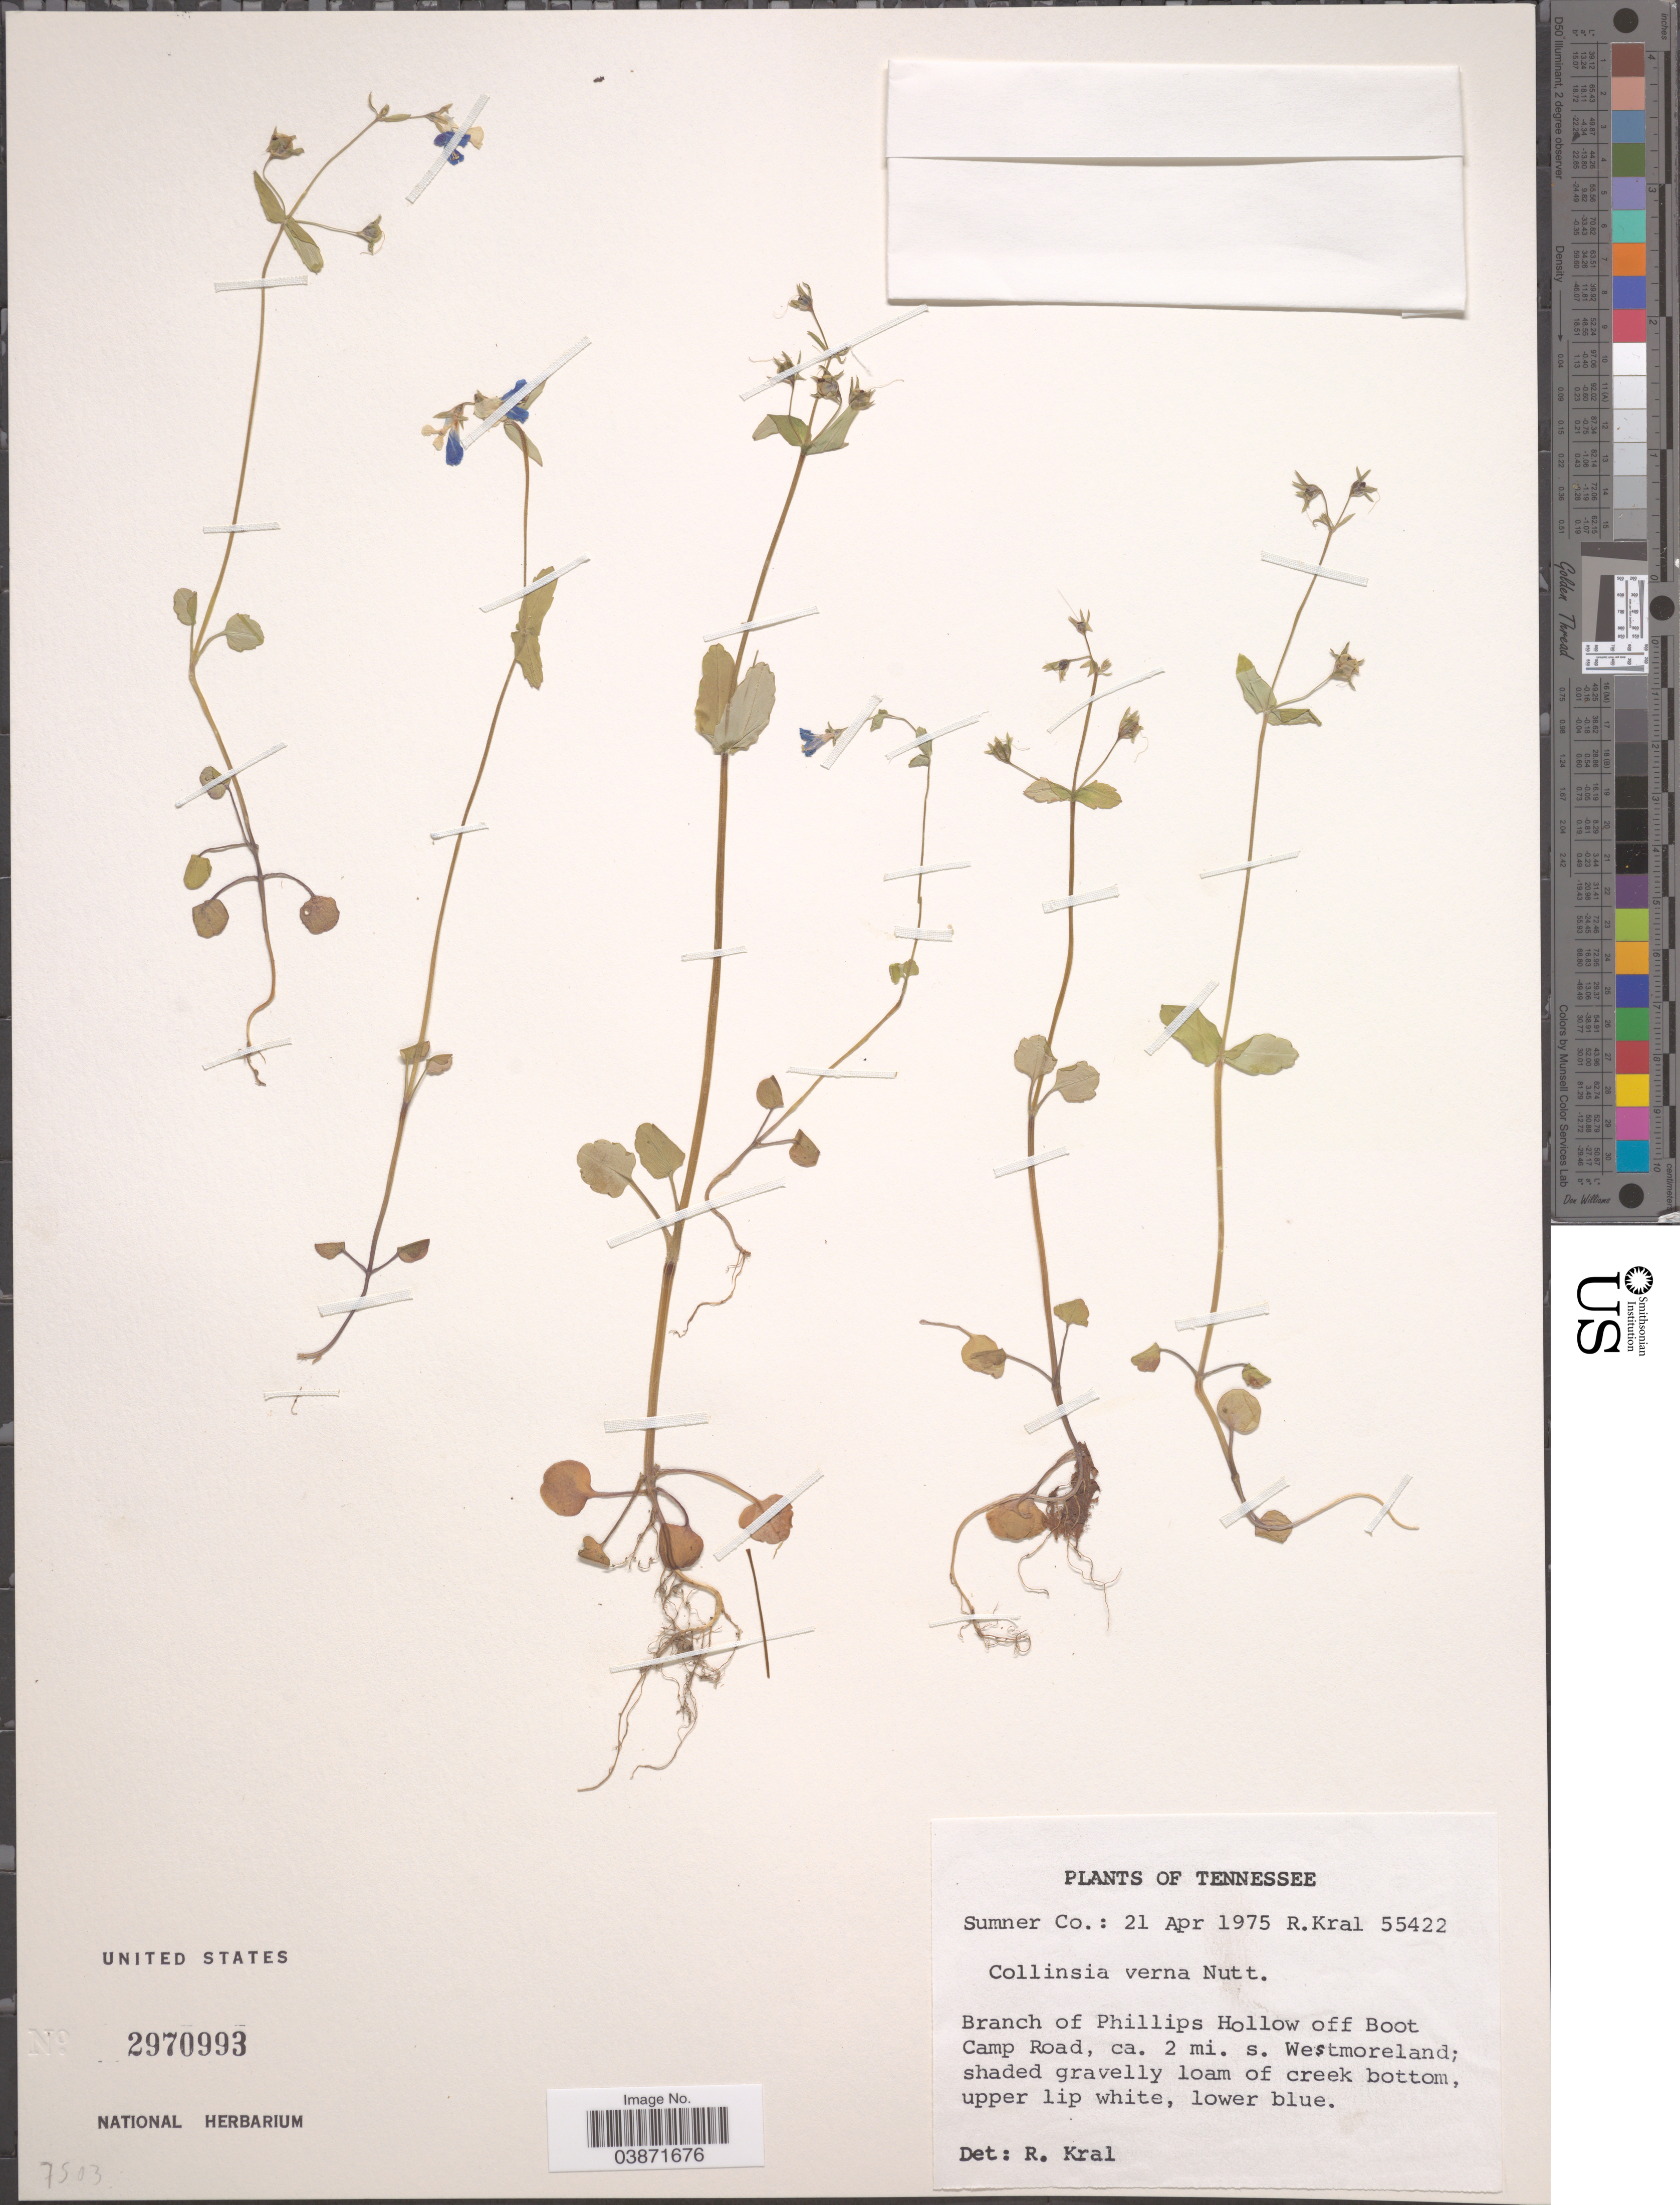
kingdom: Plantae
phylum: Tracheophyta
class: Magnoliopsida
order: Lamiales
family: Plantaginaceae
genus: Collinsia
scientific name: Collinsia verna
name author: Nutt.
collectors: R. Kral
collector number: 55422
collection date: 1975-04-21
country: United States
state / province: Tennessee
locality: Sumner Co. Branch of Phillips Holow off Boot Camp Road, ca. 2 mi. s. Westmoreland.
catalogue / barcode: US 2970993